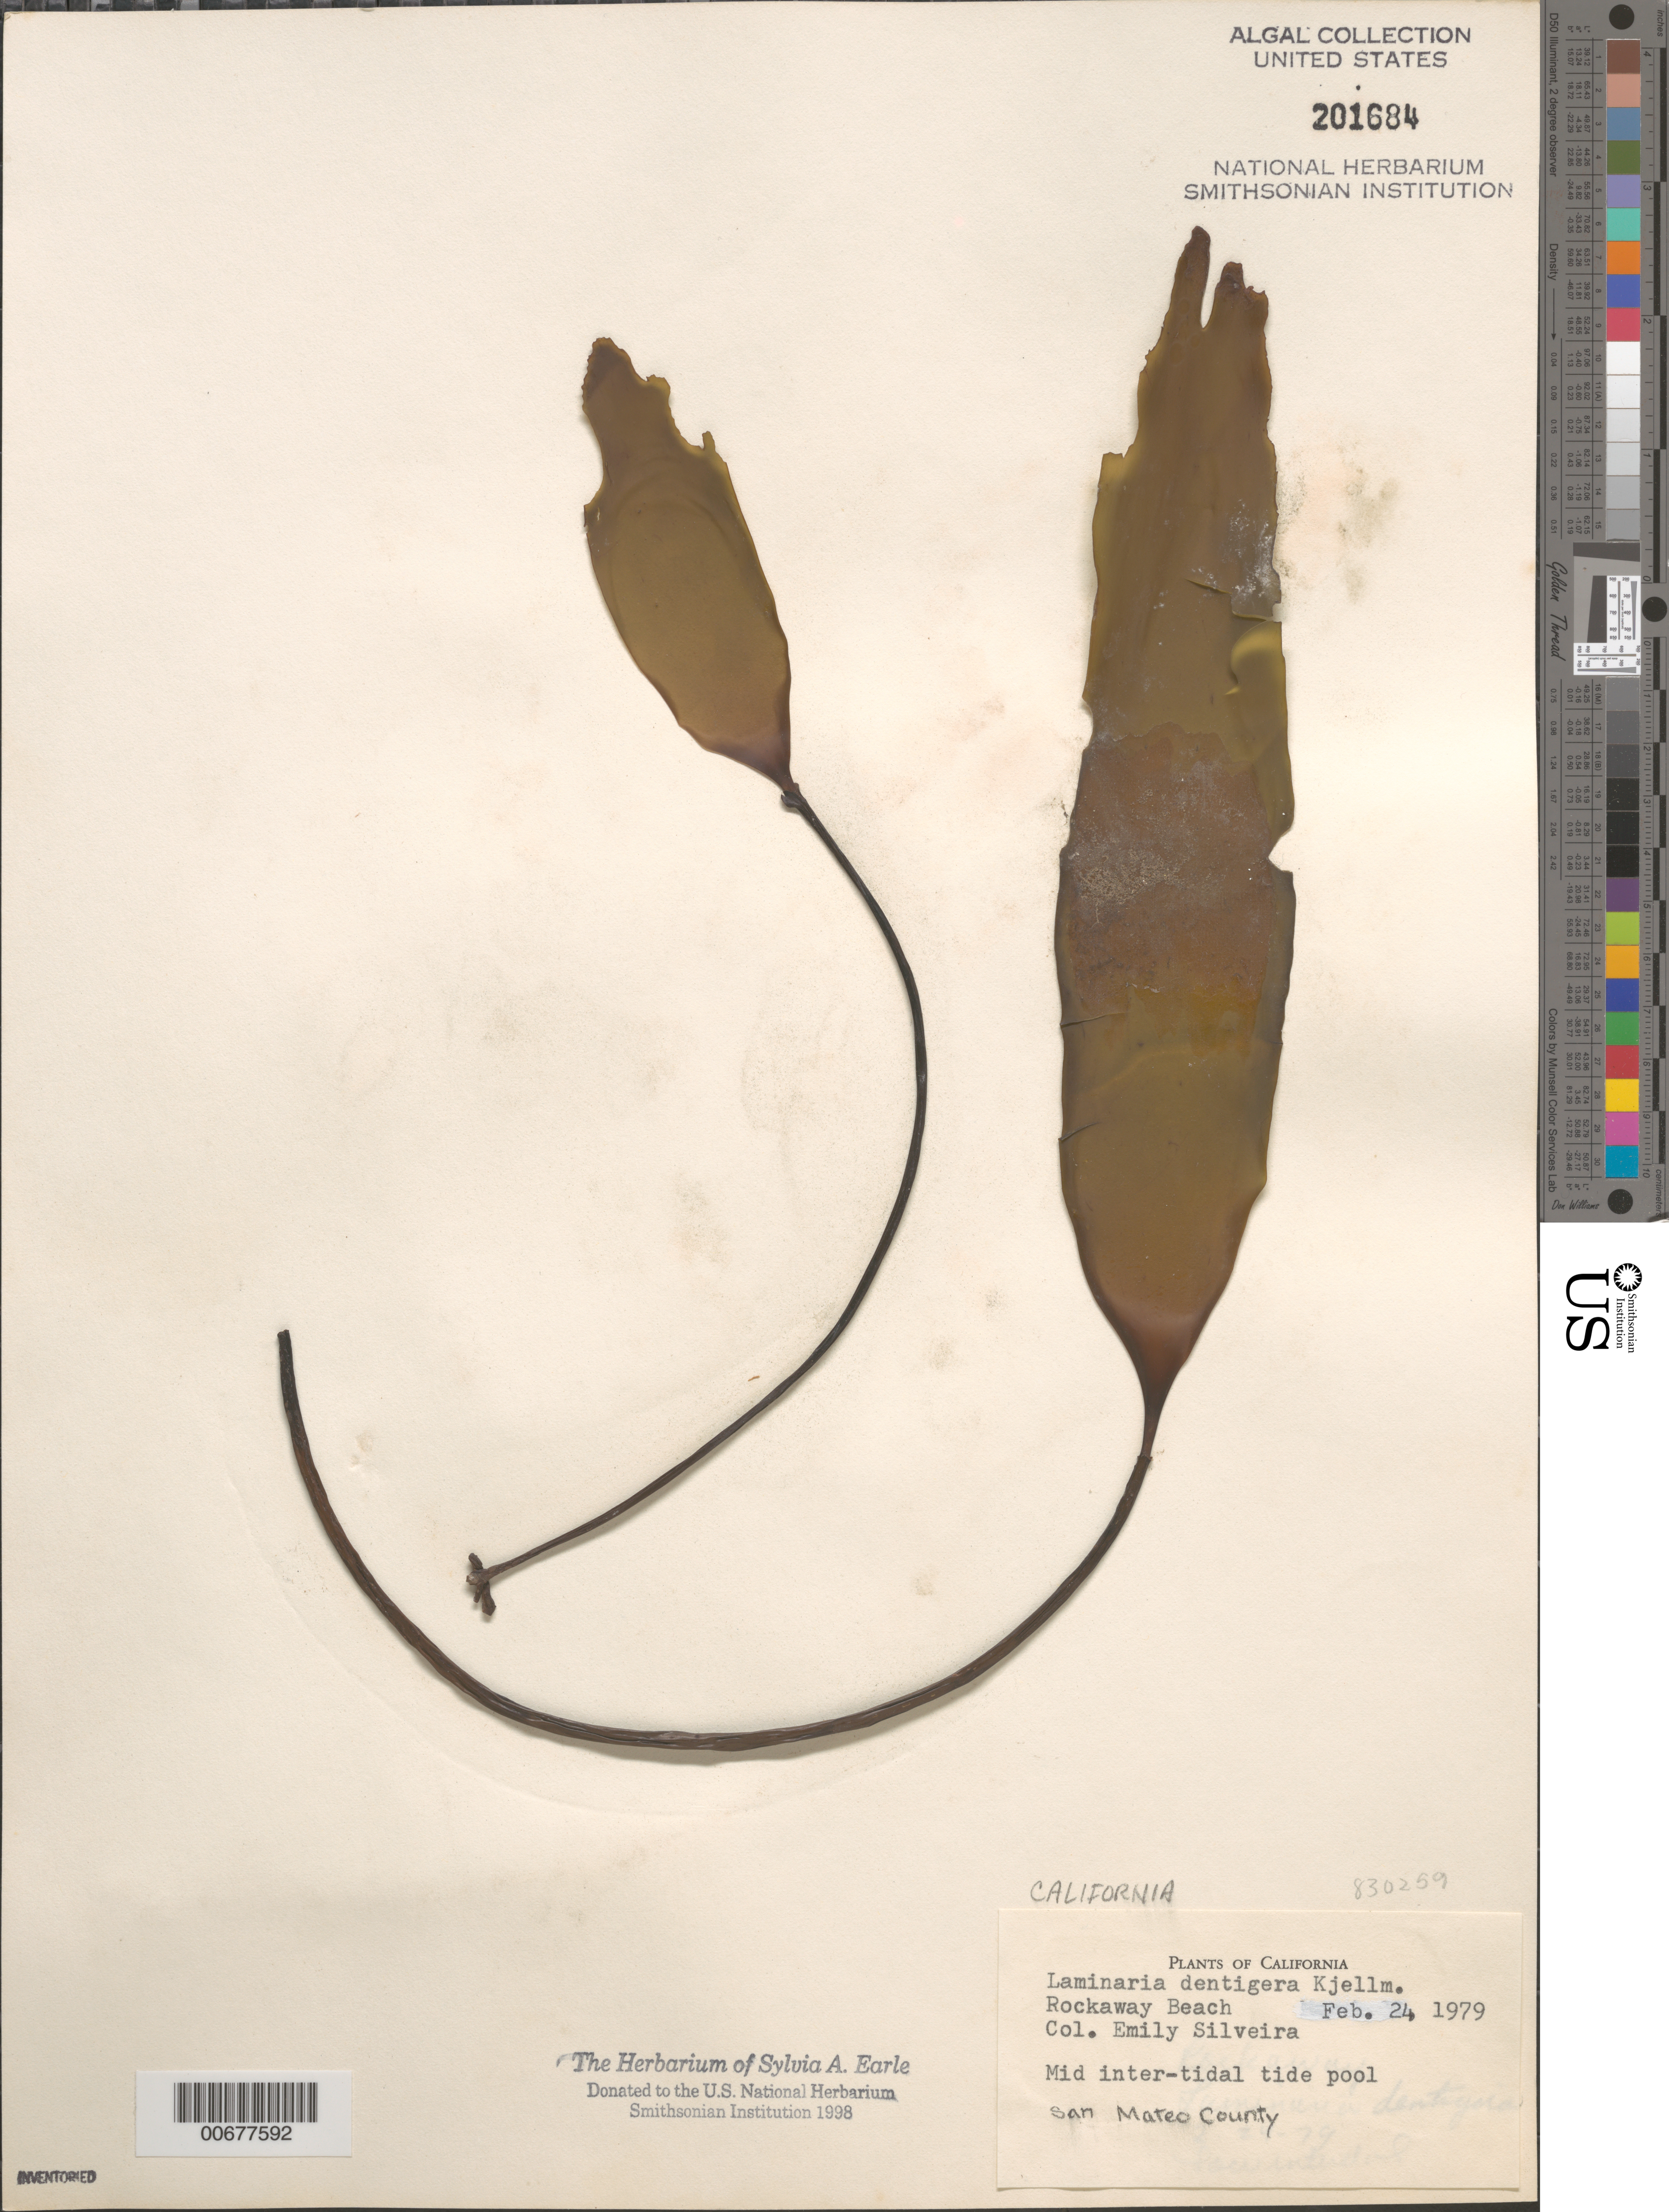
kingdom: Chromista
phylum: Ochrophyta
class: Phaeophyceae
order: Laminariales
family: Laminariaceae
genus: Laminaria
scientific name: Laminaria dentigera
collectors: E. A. Silveira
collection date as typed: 24 Feb 1979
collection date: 1979-02-24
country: United States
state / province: California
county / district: San Mateo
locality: Rockaway Beach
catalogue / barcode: US 201684